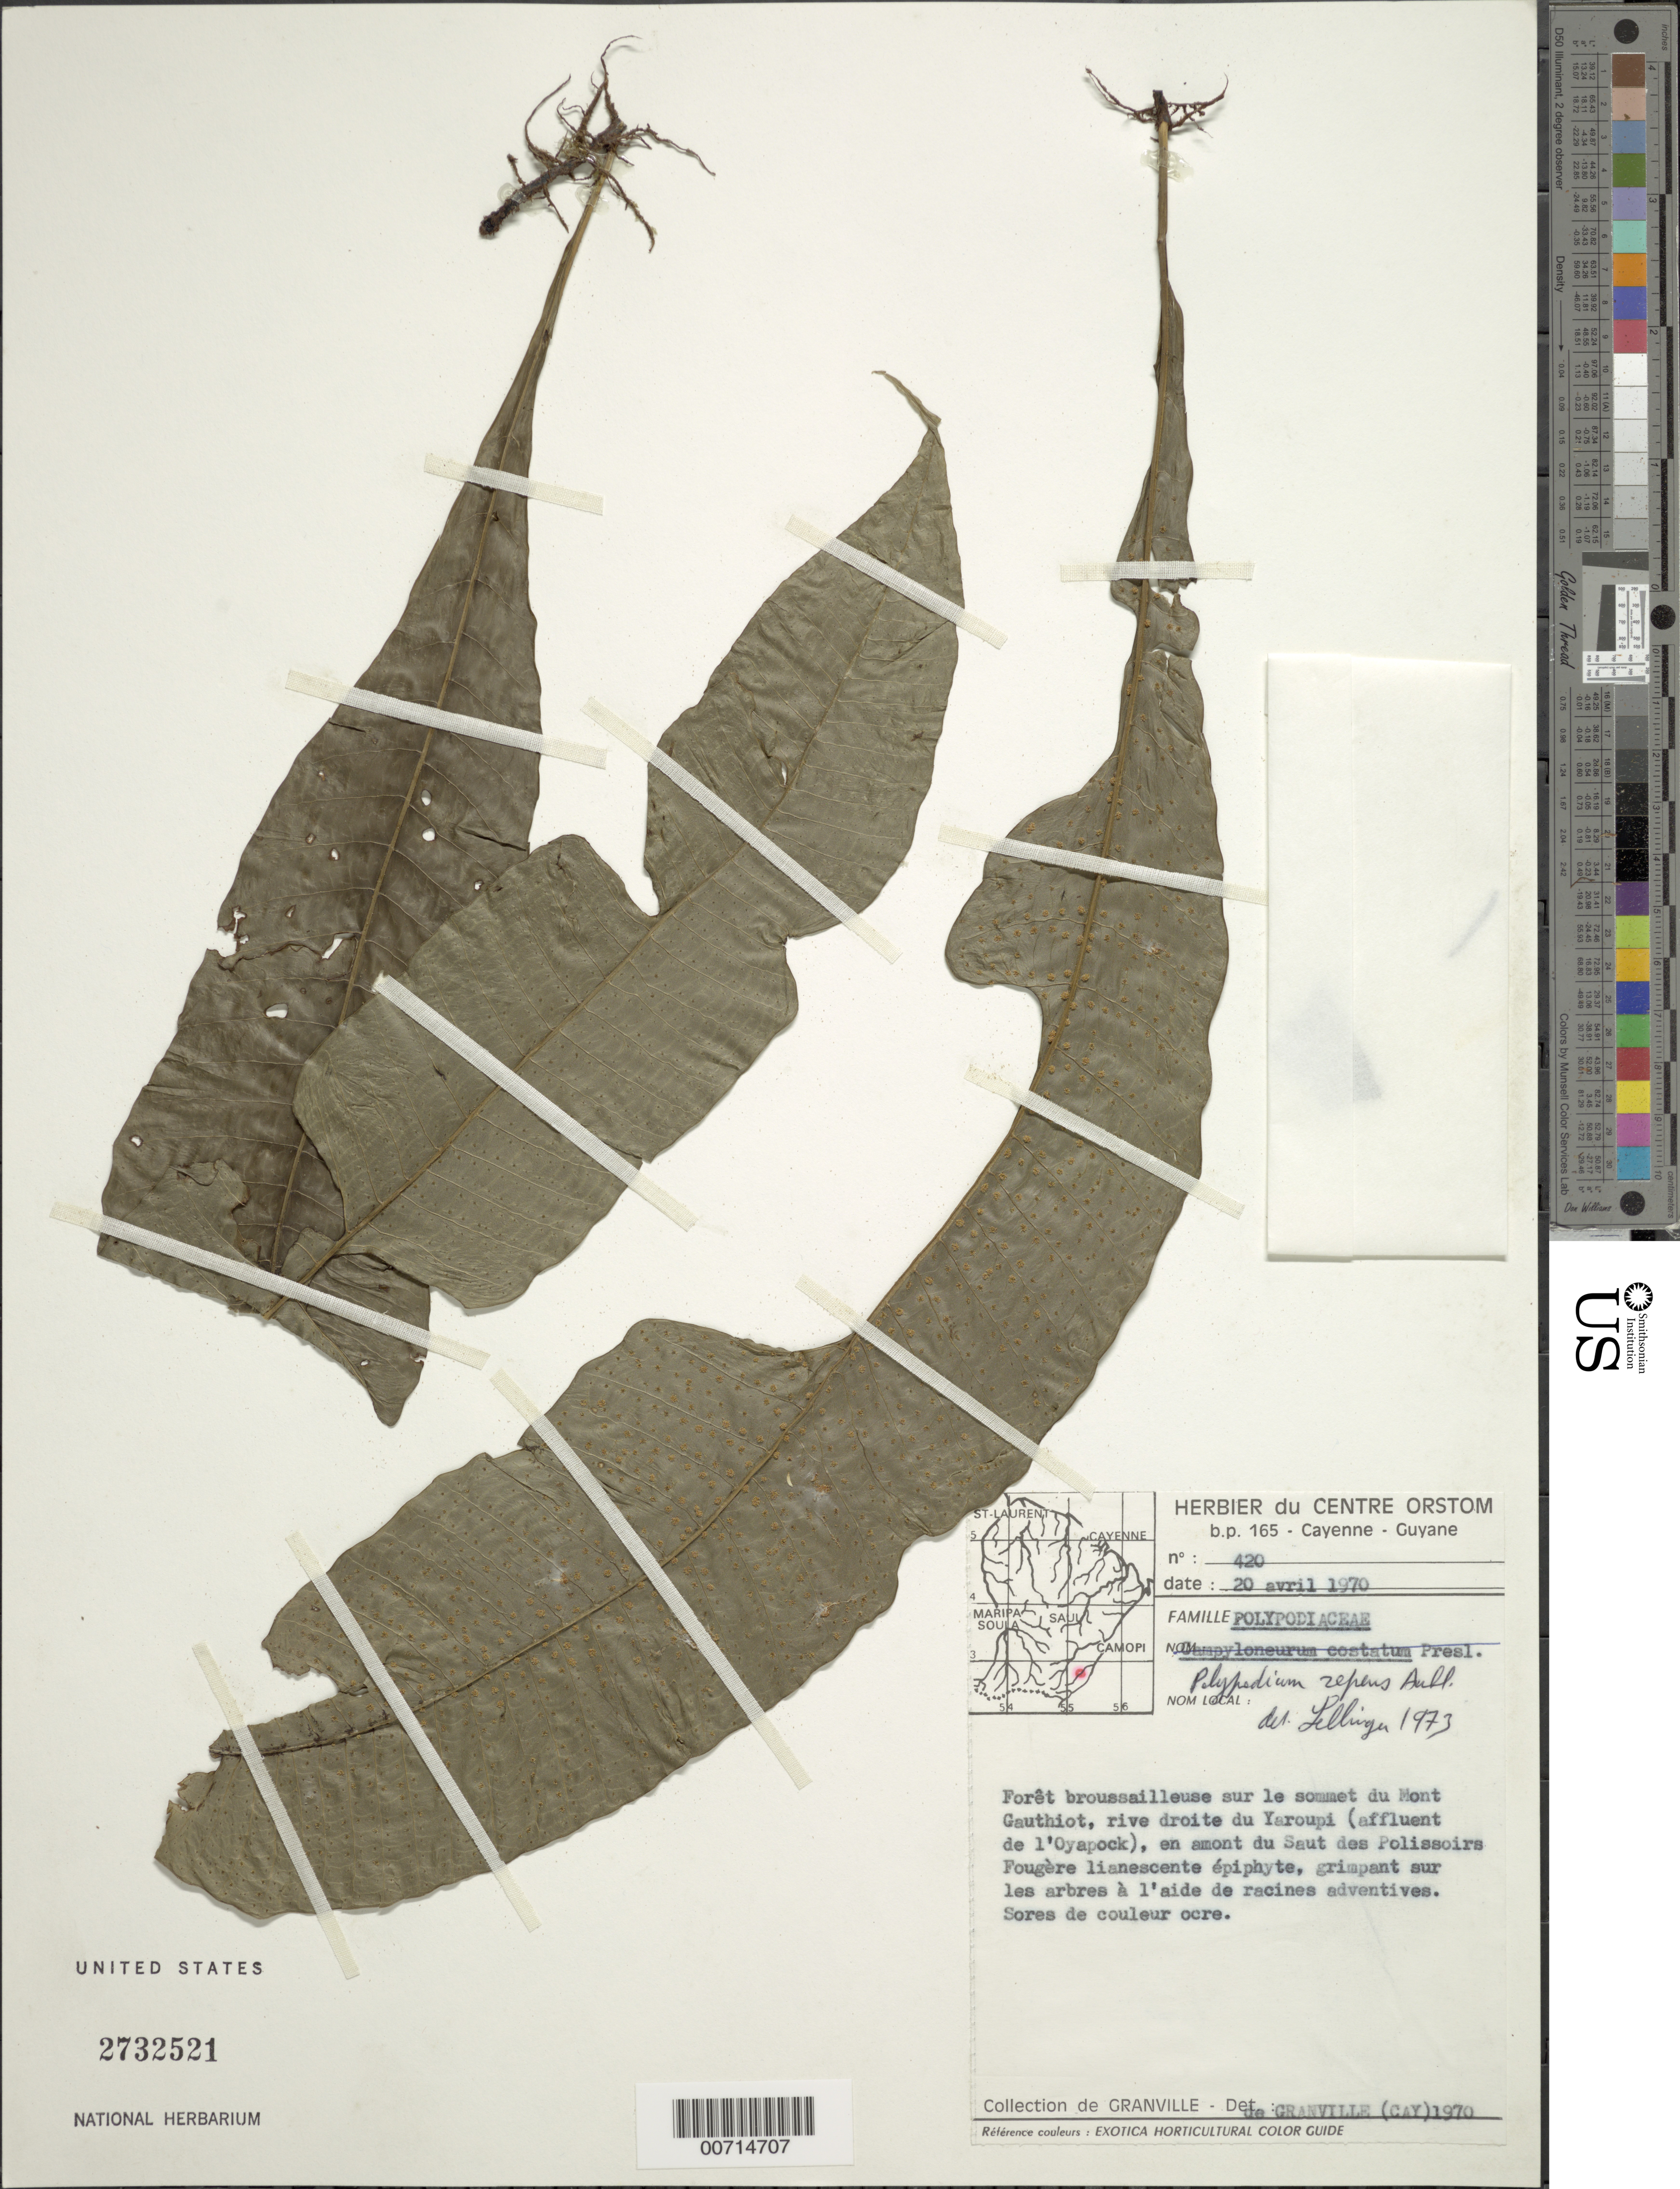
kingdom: Plantae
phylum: Tracheophyta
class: Polypodiopsida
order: Polypodiales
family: Polypodiaceae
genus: Campyloneurum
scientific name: Campyloneurum repens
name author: (Aubl.) C. Presl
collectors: J.-J. de Granville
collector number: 420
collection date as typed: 20-Apr-70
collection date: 1970-04-20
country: French Guiana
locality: Mont Gauthiot, rive droite du Yaroupi (affl. de l'Oyapock), en amont du Saut des Polissoirs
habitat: Forêt broussailleuse sur le sommet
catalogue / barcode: US 2732521